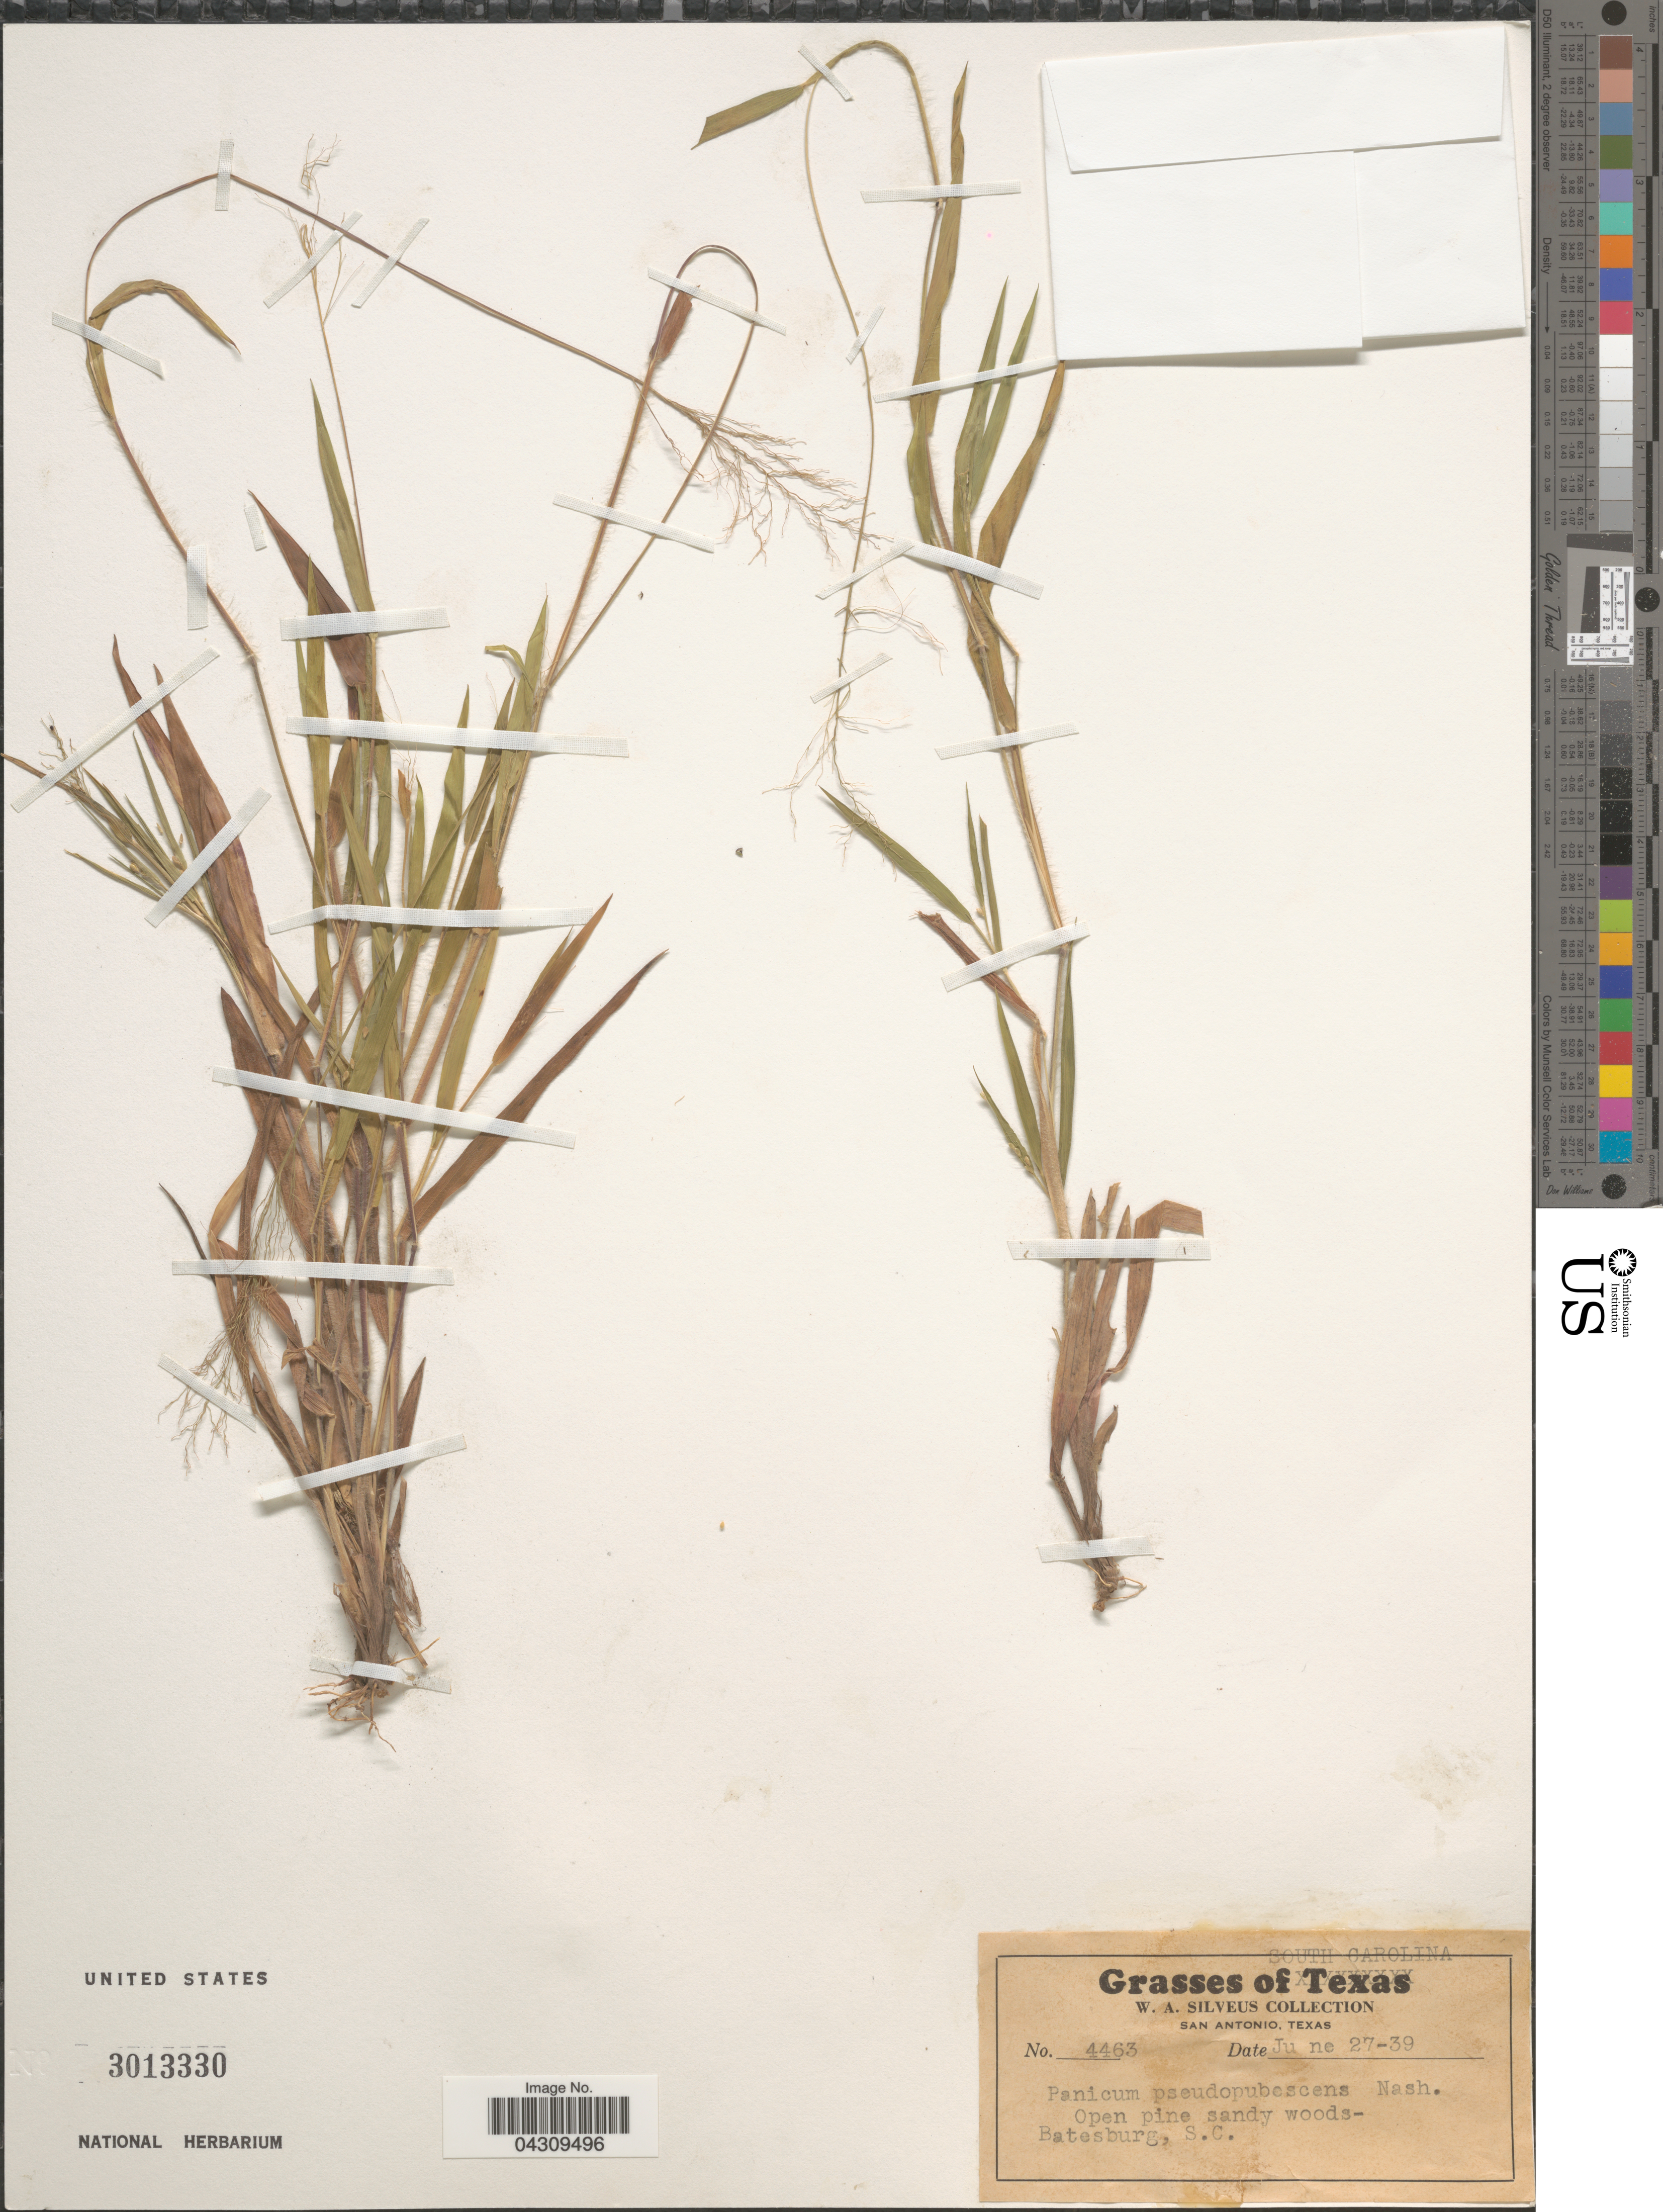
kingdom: Plantae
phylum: Tracheophyta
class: Liliopsida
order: Poales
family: Poaceae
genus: Dichanthelium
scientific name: Dichanthelium acuminatum var. acuminatum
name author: (Sw.) Gould & C.A. Clark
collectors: W. Silveus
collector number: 4463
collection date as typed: Transcribed d/m/y: 27/6/39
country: United States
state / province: South Carolina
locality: Open pine sandy woods-Batesburg.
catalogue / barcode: US 3013330